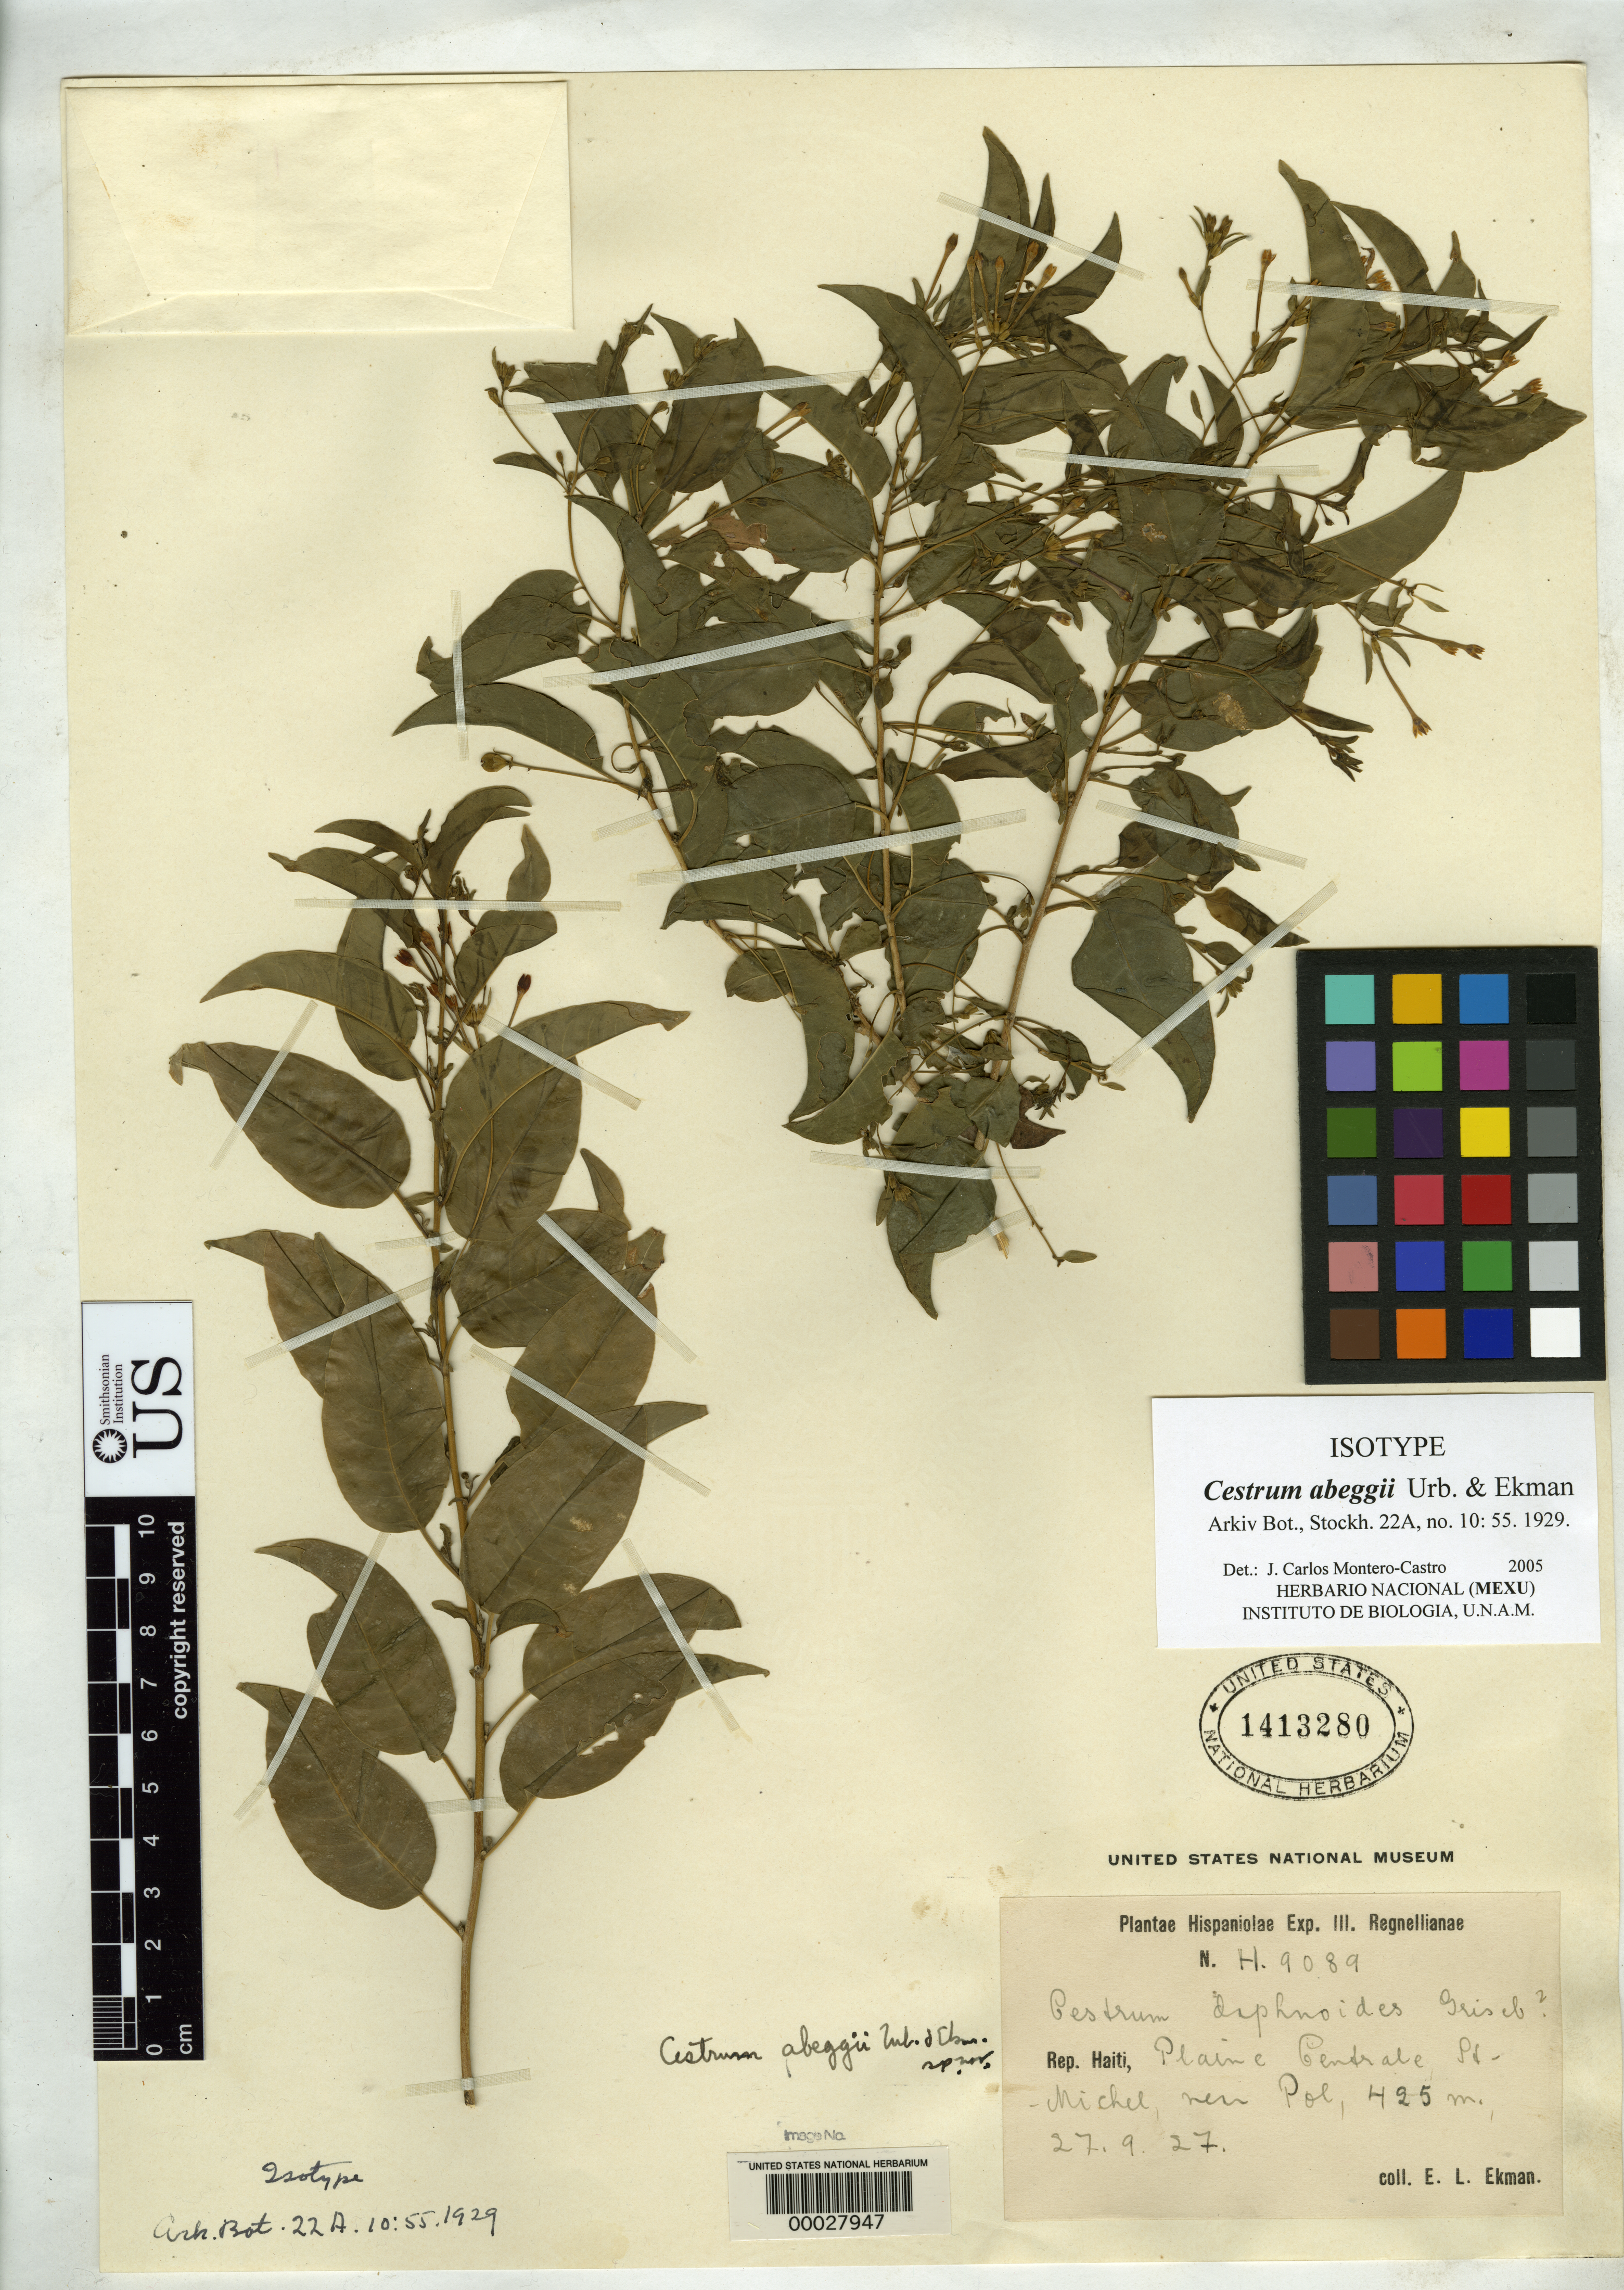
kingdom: Plantae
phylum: Tracheophyta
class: Magnoliopsida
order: Solanales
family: Solanaceae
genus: Cestrum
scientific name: Cestrum abeggii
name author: Urb. & Ekman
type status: Isotype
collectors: E. L. Ekman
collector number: H 9089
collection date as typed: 27 Sep 1927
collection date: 1927-09-27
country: Haiti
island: Hispaniola Island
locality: Plaine Centrale.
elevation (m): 425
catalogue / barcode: US 1413280